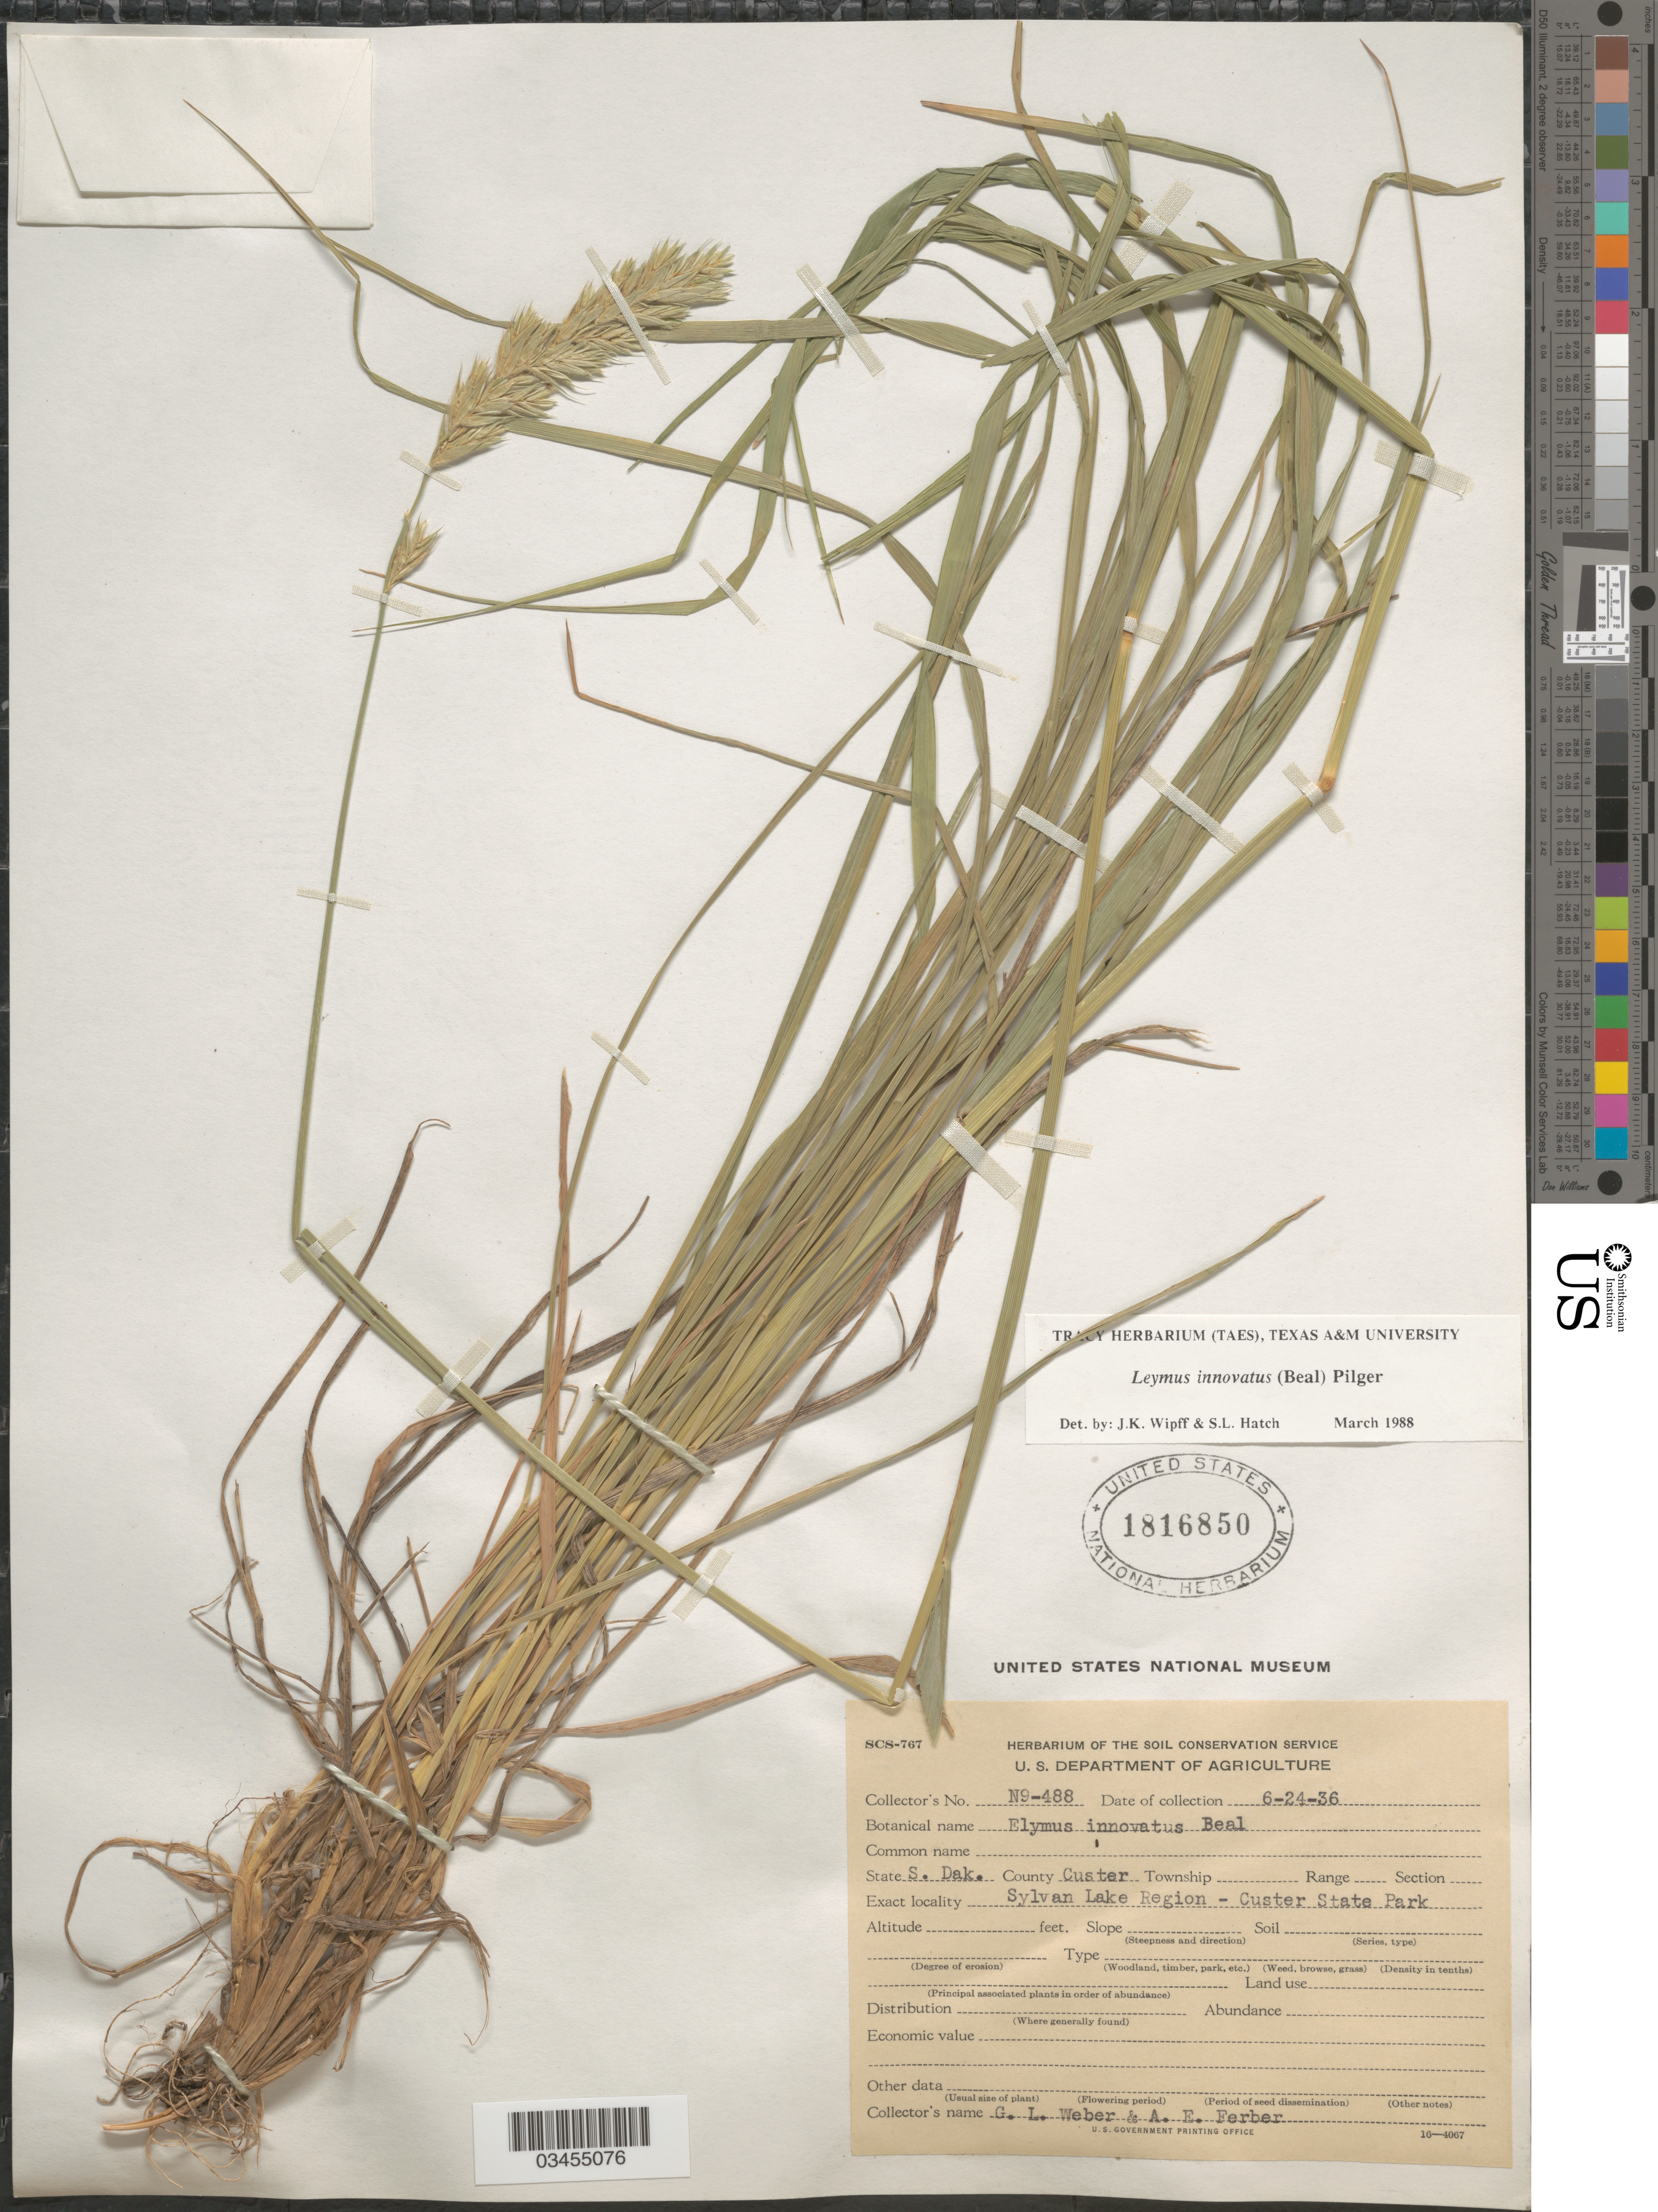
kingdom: Plantae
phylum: Tracheophyta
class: Liliopsida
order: Poales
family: Poaceae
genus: Leymus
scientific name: Leymus innovatus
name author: (W.J. Beal) Pilg.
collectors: G. Weber & A. Ferber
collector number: N9-488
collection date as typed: Transcribed d/m/y: 24/6/36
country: United States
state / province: South Dakota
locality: County Custer. Sylvan Lake Region - Custer State Park.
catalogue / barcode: US 1816850